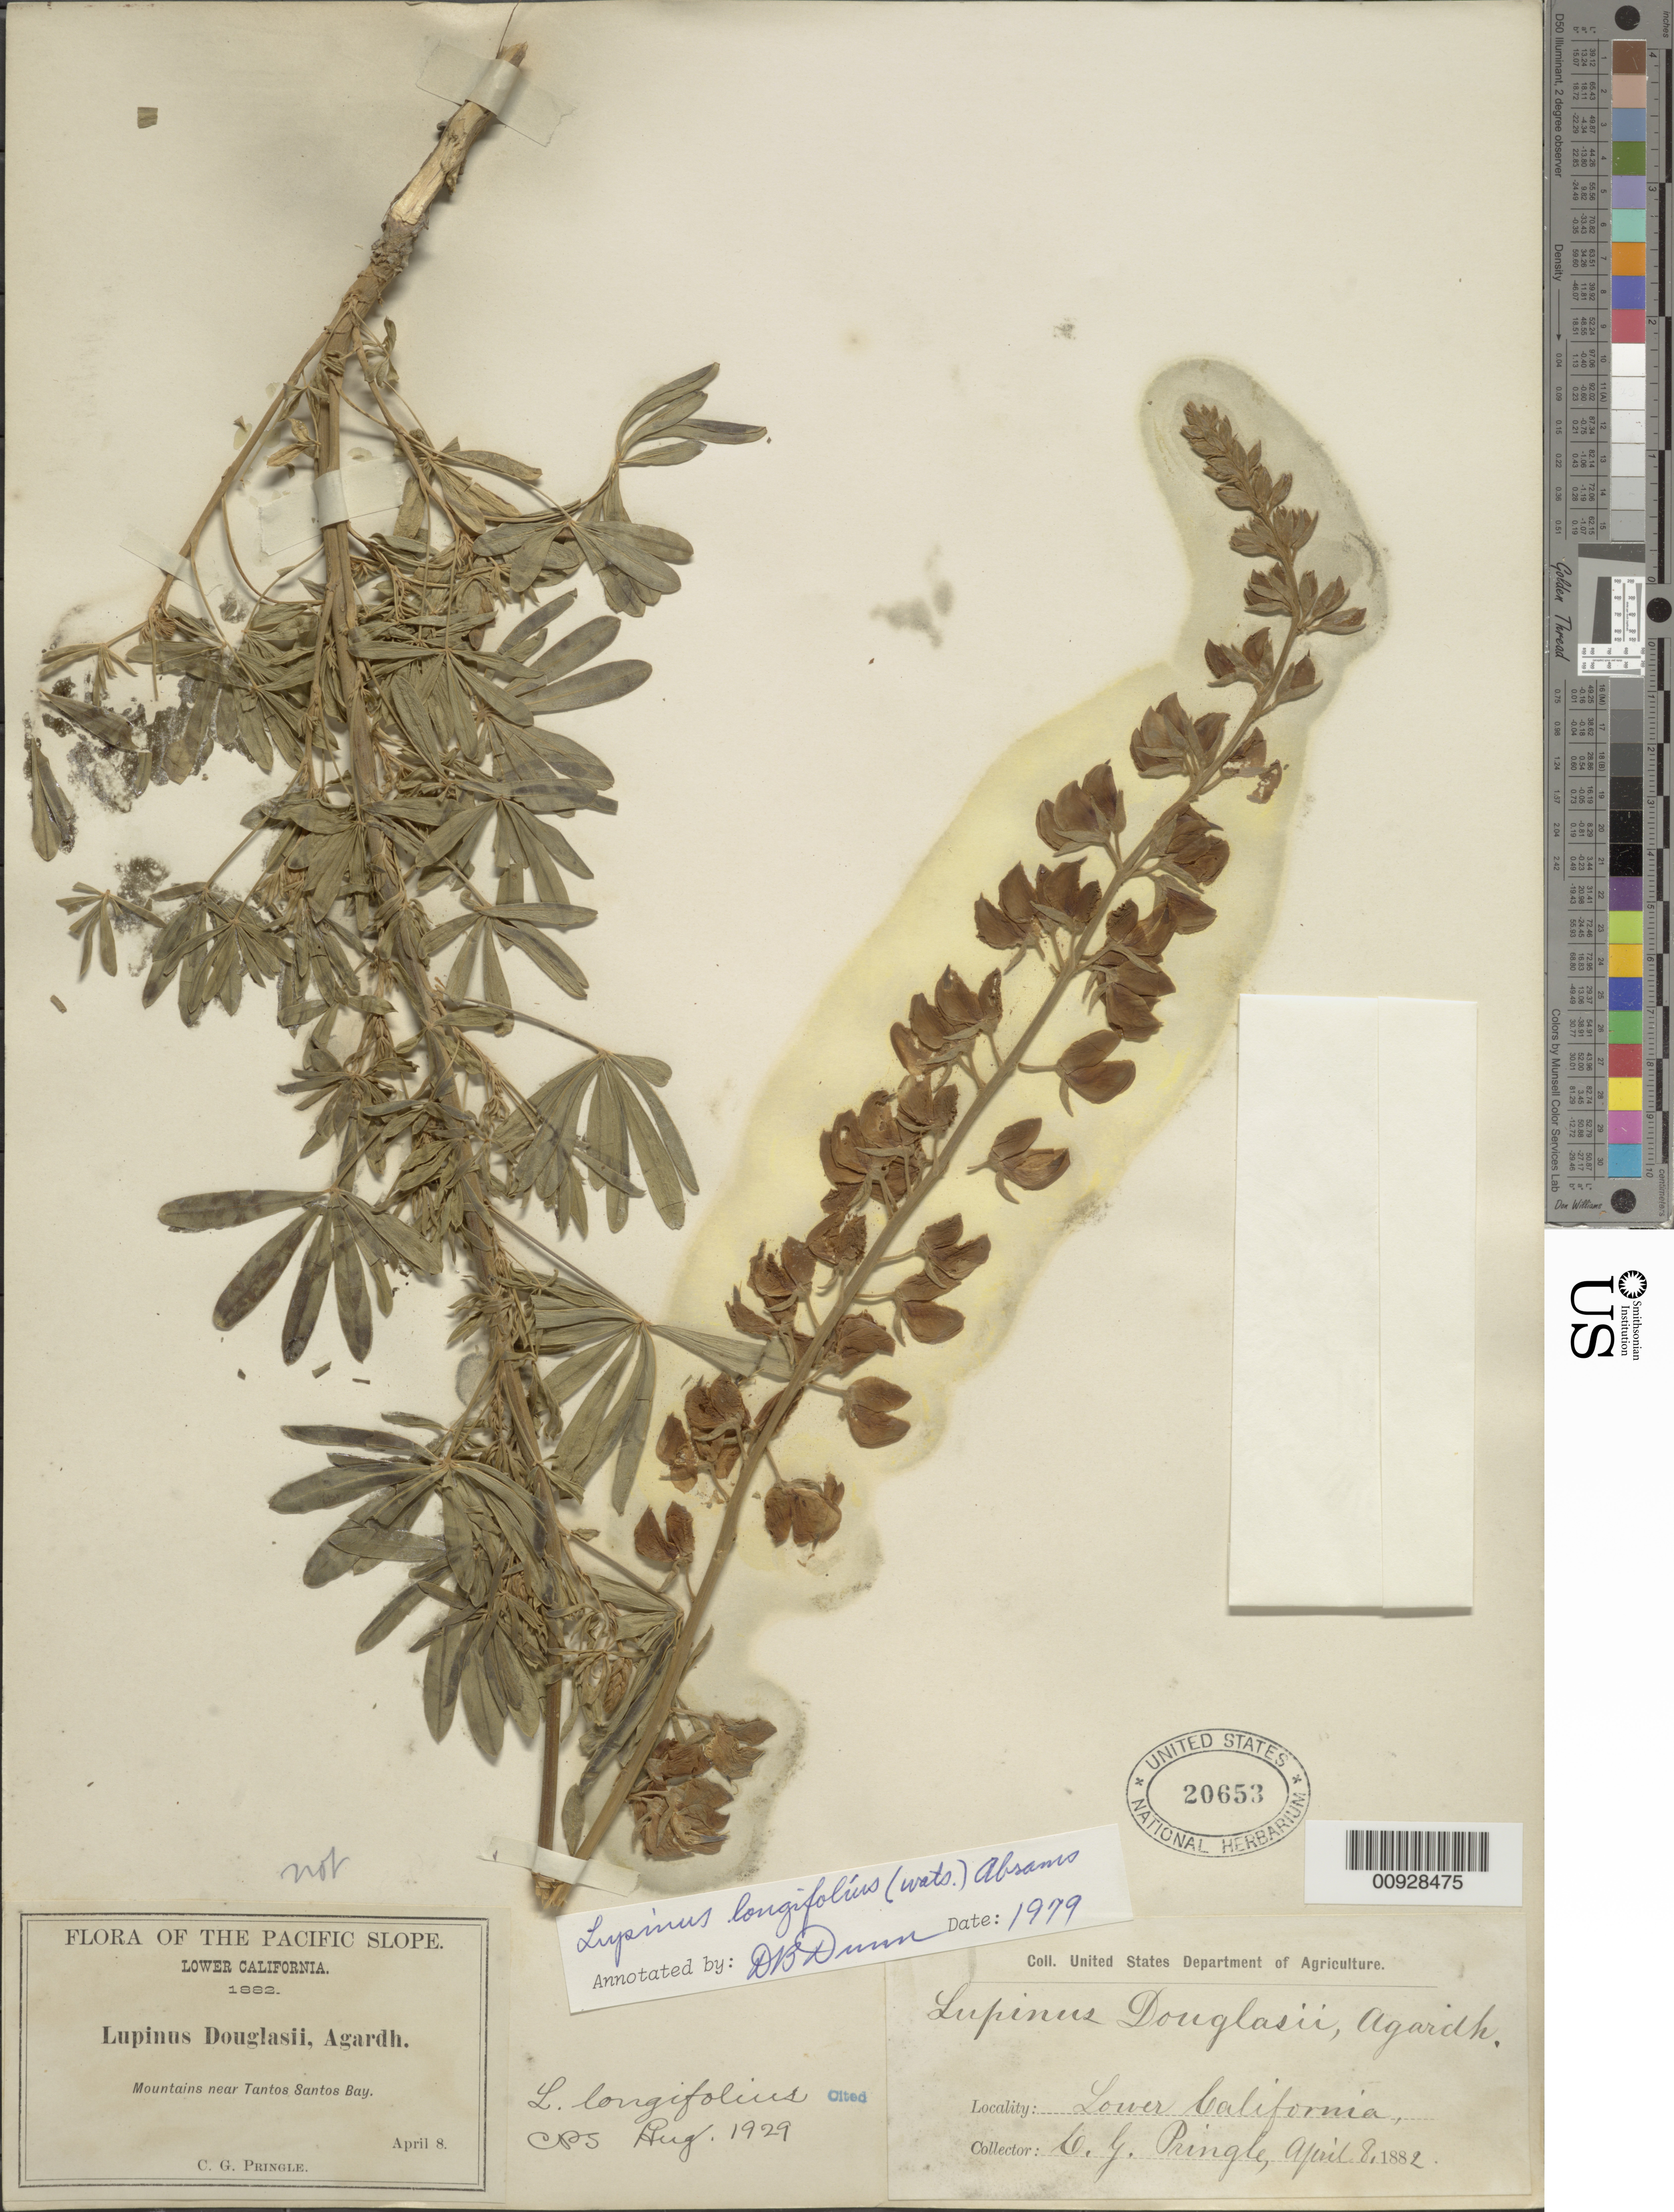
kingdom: Plantae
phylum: Tracheophyta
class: Magnoliopsida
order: Fabales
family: Fabaceae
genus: Lupinus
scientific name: Lupinus longifolius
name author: (S. Watson) Abrams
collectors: C. G. Pringle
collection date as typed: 08 Apr 1882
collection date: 1882-04-08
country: Mexico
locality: Near Tantos Santos Bay [possibly Bahia de todos Santos]. Lower California.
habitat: Mountains.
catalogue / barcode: US 20653